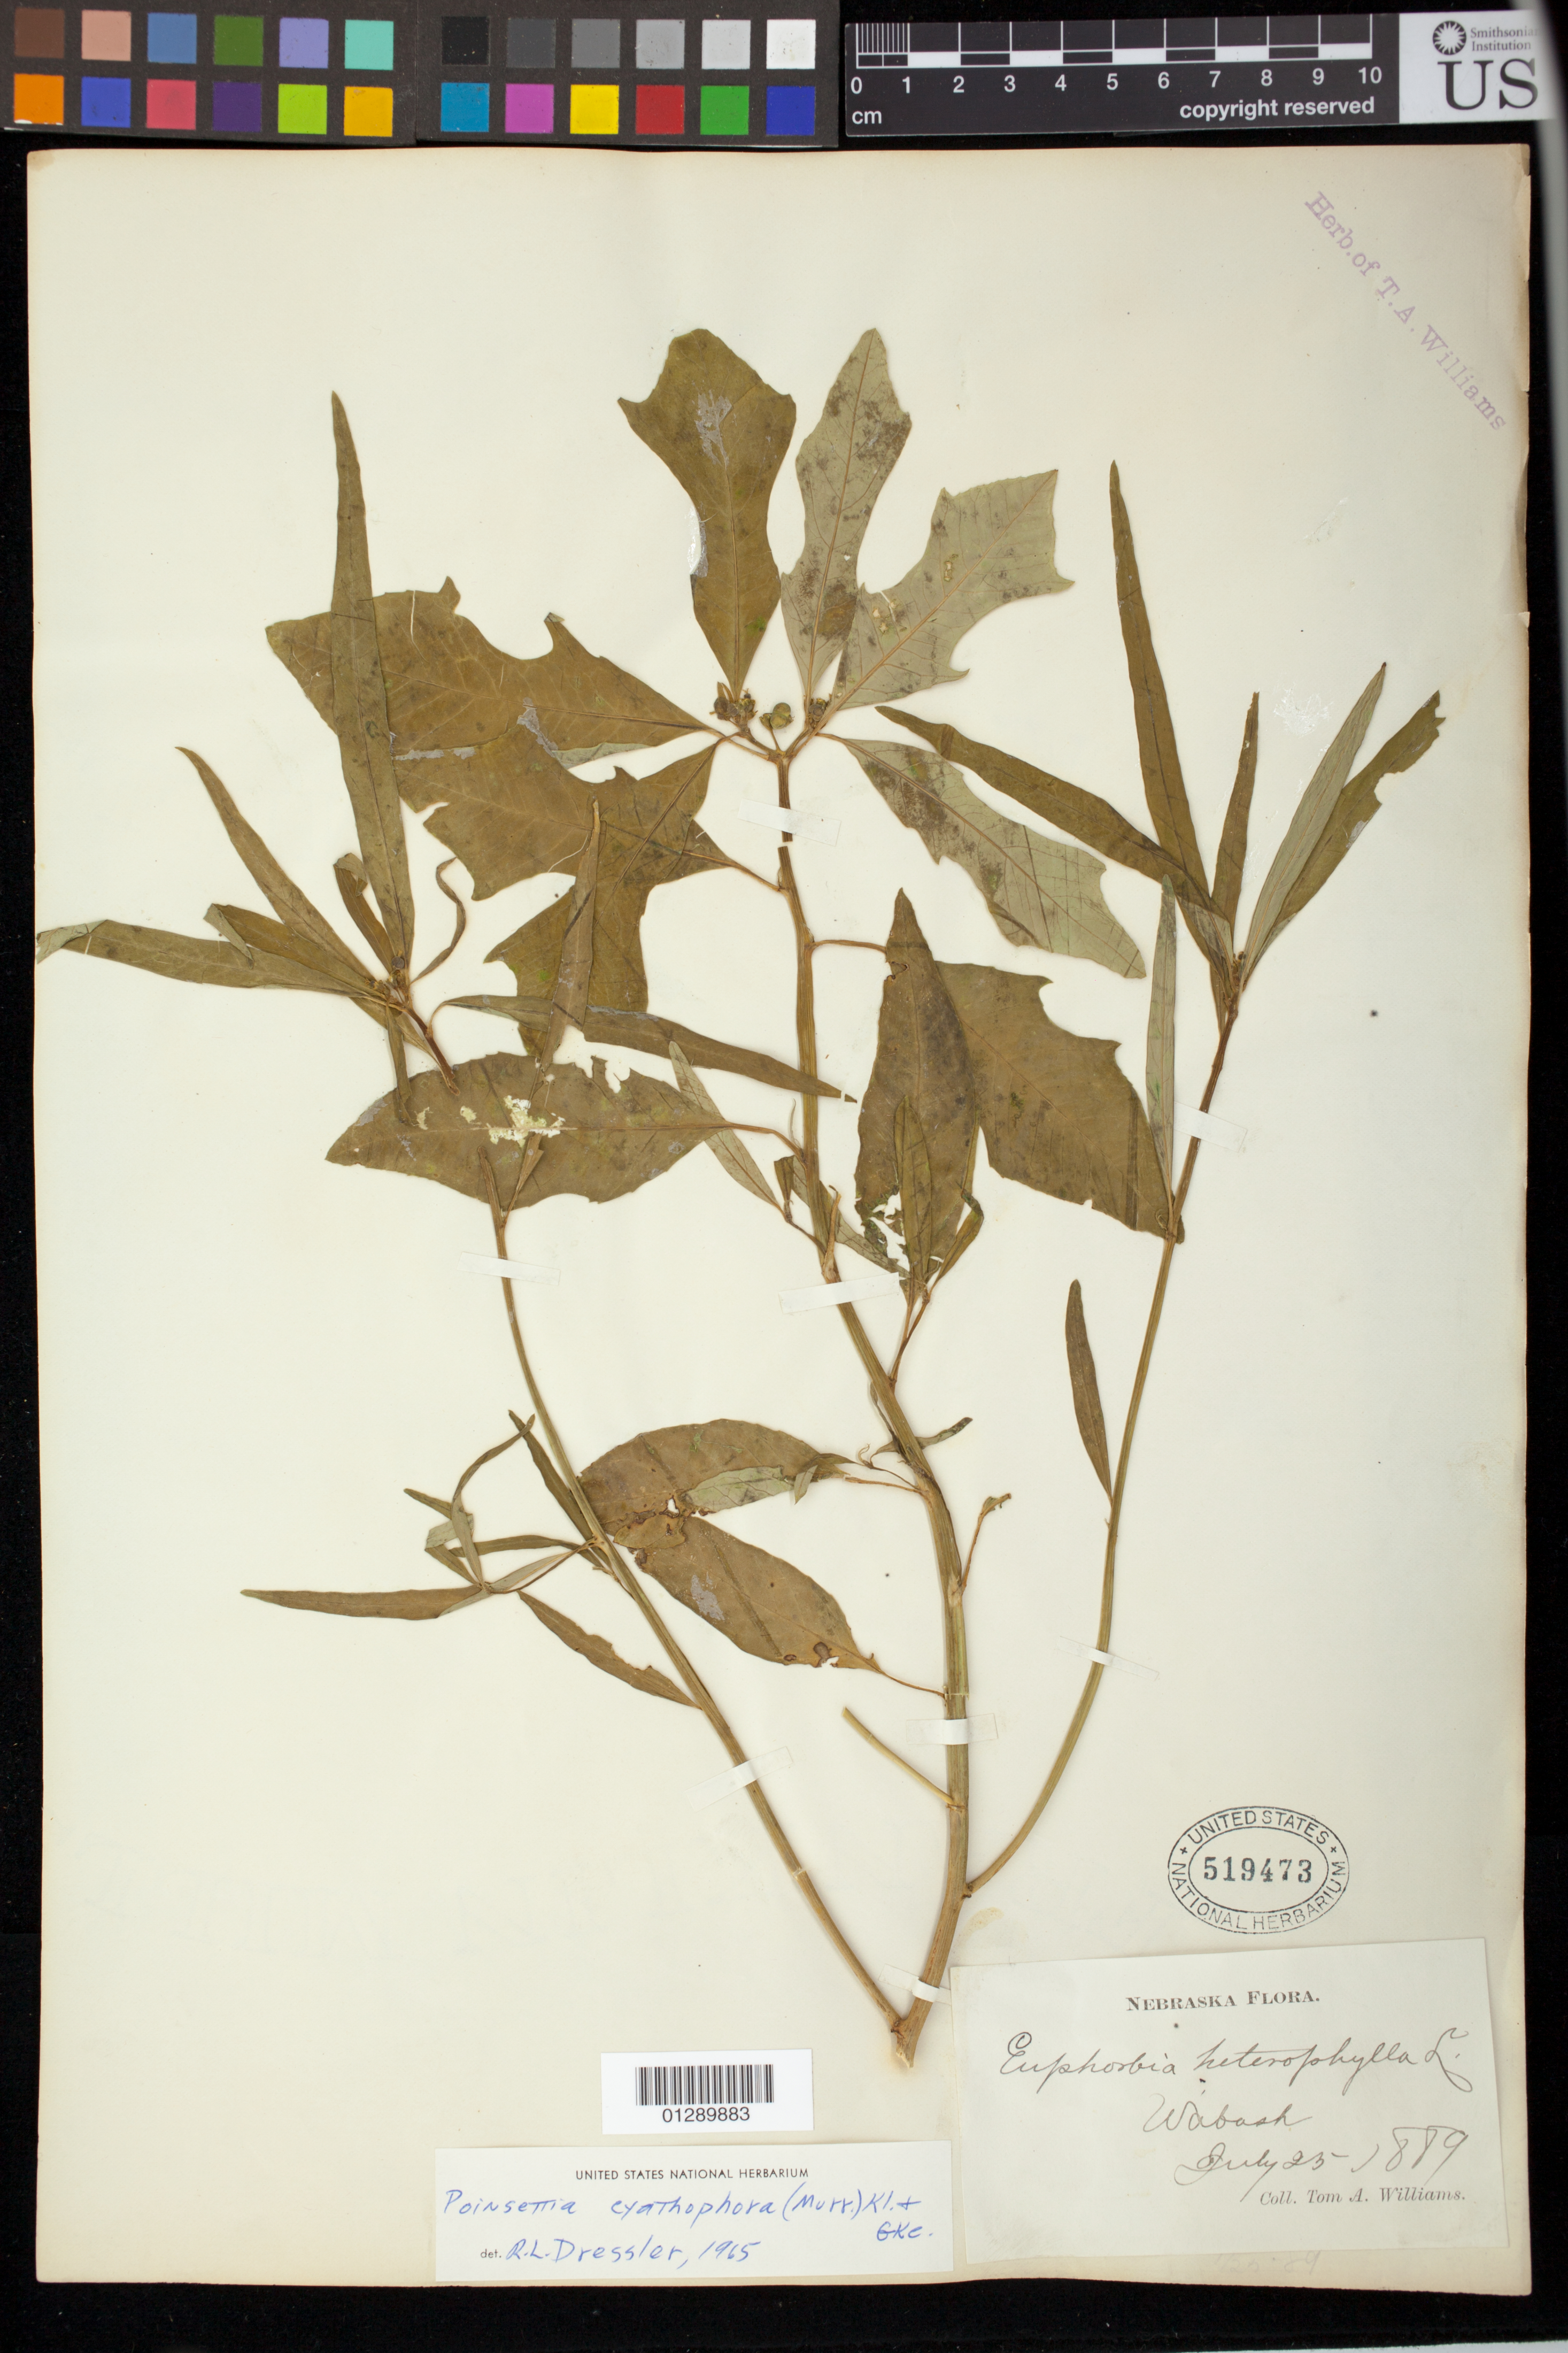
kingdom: Plantae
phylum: Tracheophyta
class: Magnoliopsida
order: Malpighiales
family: Euphorbiaceae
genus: Euphorbia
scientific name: Euphorbia heterophylla var. cyathophora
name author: (Murr.) Griseb.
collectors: T. A. Williams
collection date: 1889-07-25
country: United States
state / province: Nebraska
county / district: Cass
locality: Wabash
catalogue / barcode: US 519473